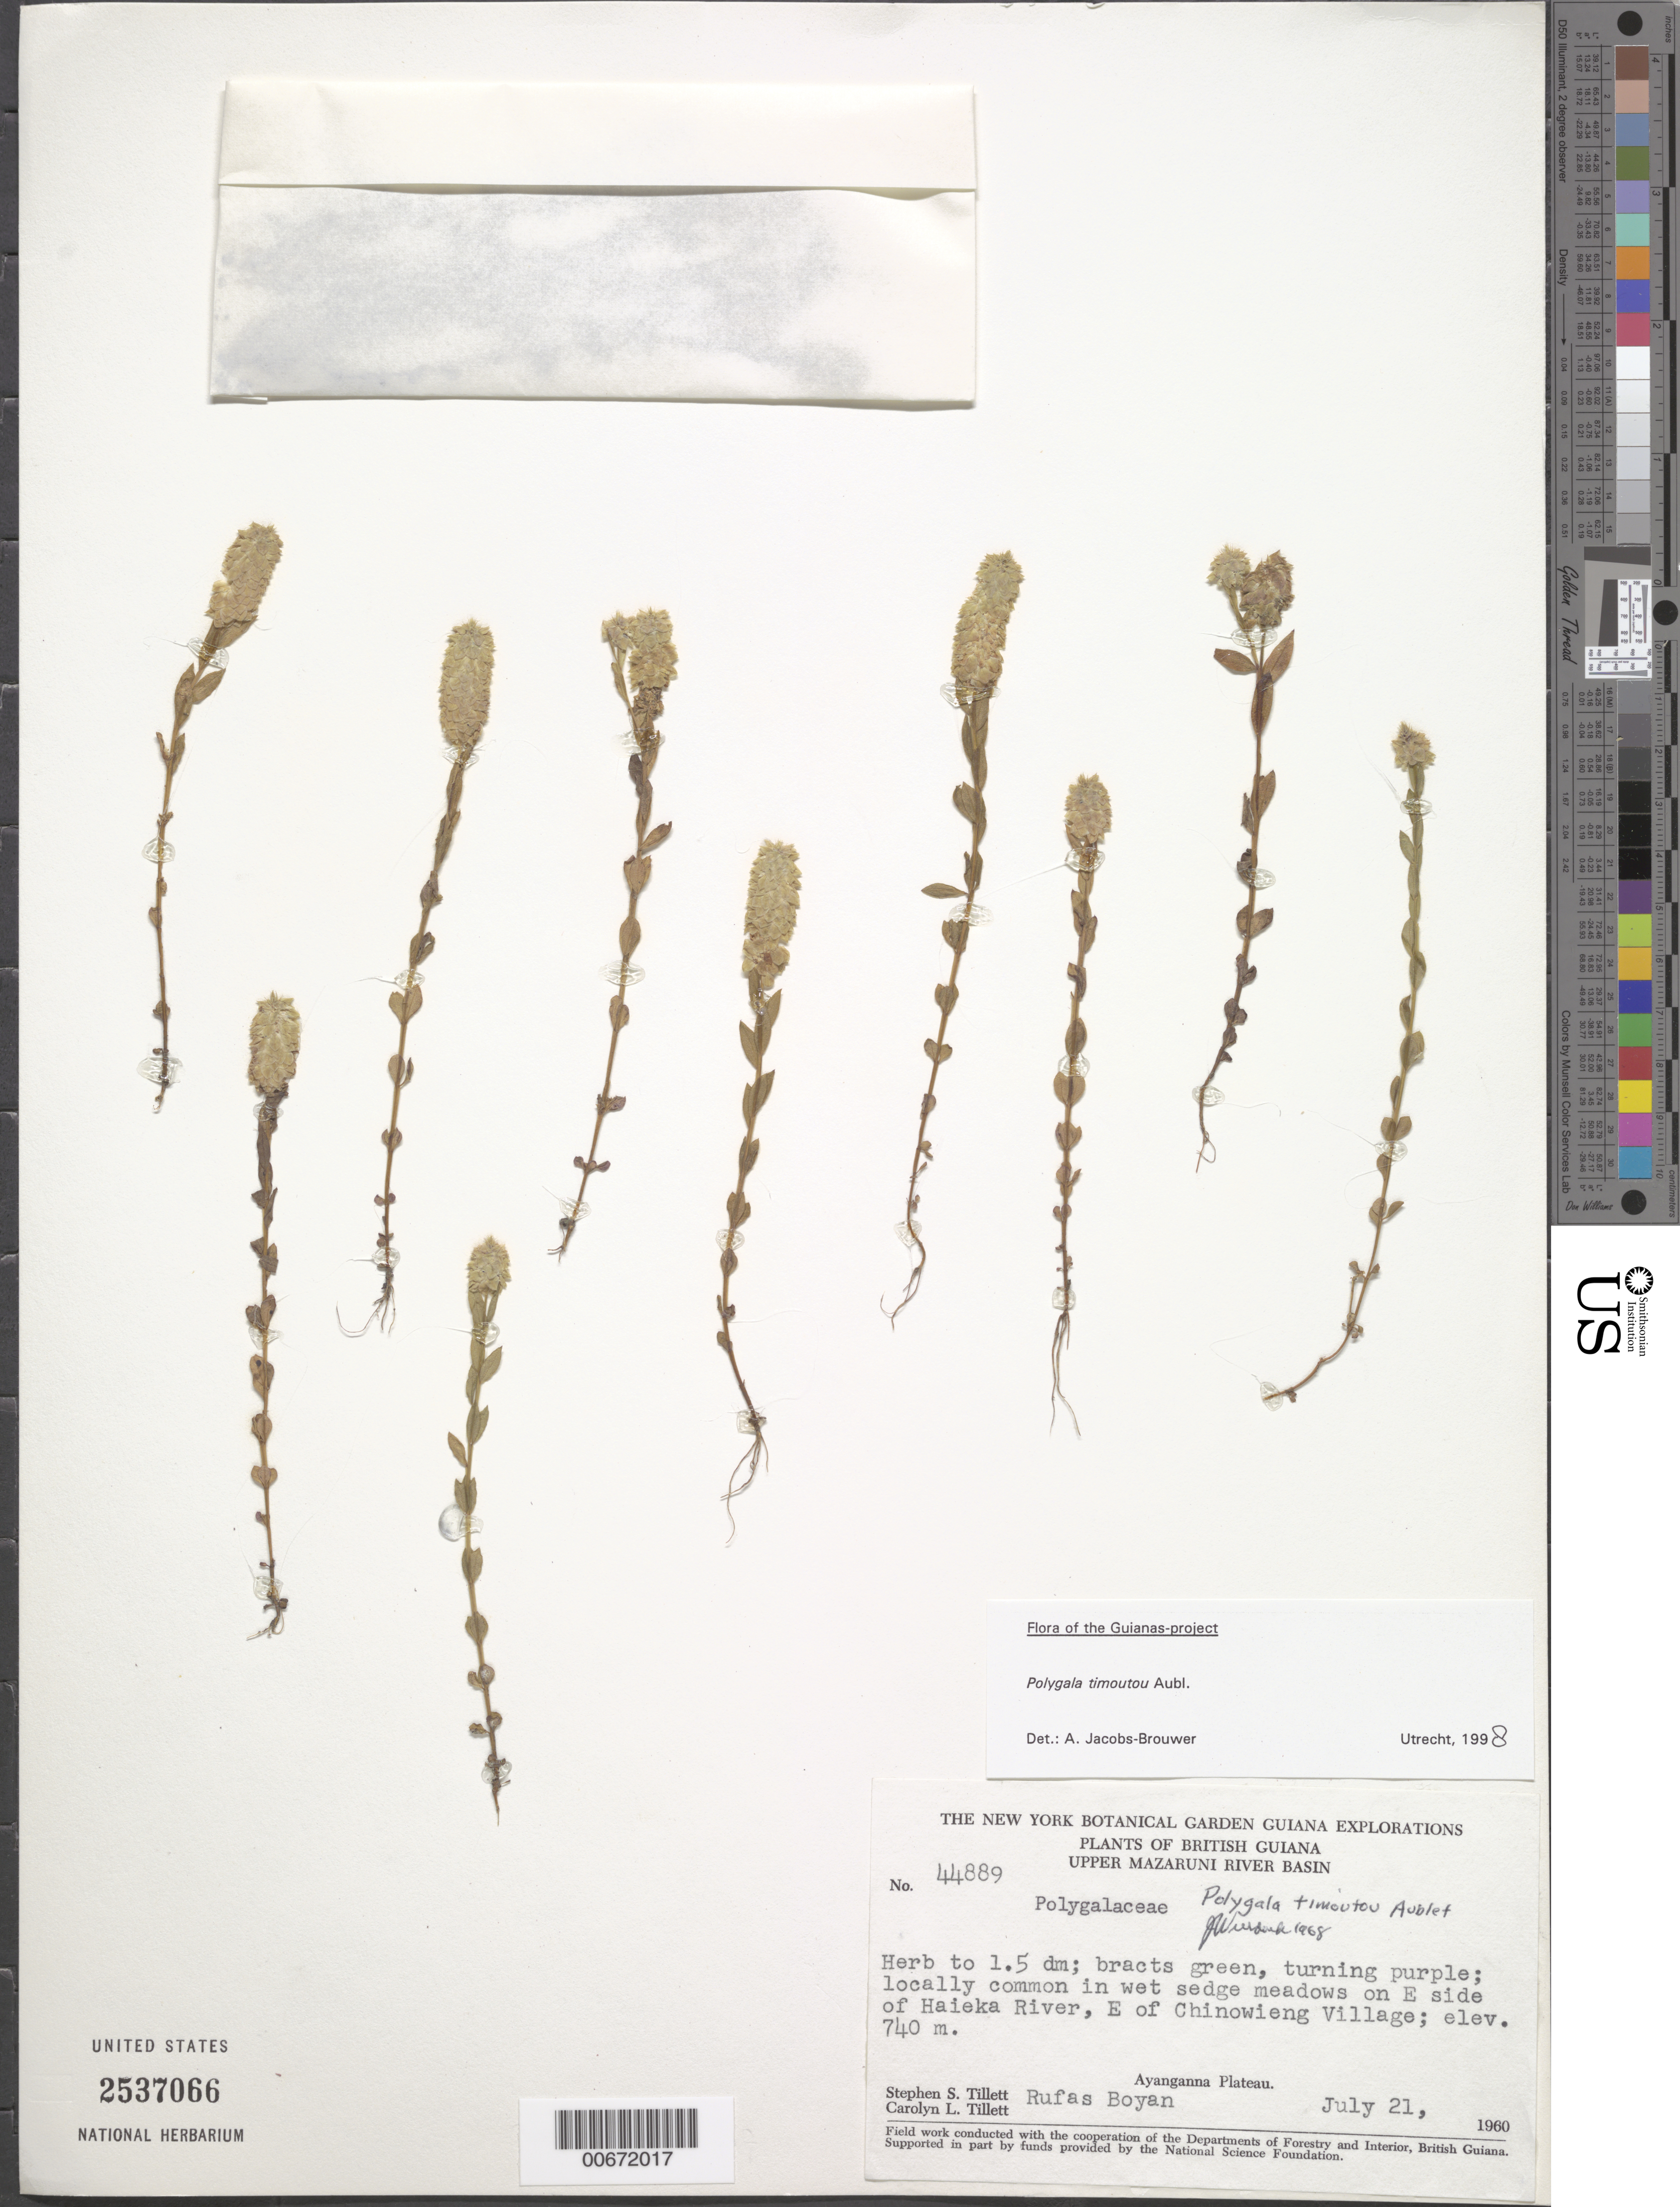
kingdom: Plantae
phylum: Tracheophyta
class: Magnoliopsida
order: Fabales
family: Polygalaceae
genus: Polygala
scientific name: Polygala timoutou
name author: Aubl.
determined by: Jacobs-Brouwer, A.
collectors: S. S. Tillett, C. L. Tillett & R. Boyan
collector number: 44889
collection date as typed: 21-Jul-60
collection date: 1960-07-21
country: Guyana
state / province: Cuyuni-Mazaruni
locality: Haieka Savanna, E side of Haieka R., 2 mi. E of Chinowieng Village, Ayanganna Plateau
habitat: Wet sedge meadows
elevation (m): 740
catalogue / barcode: US 2537066